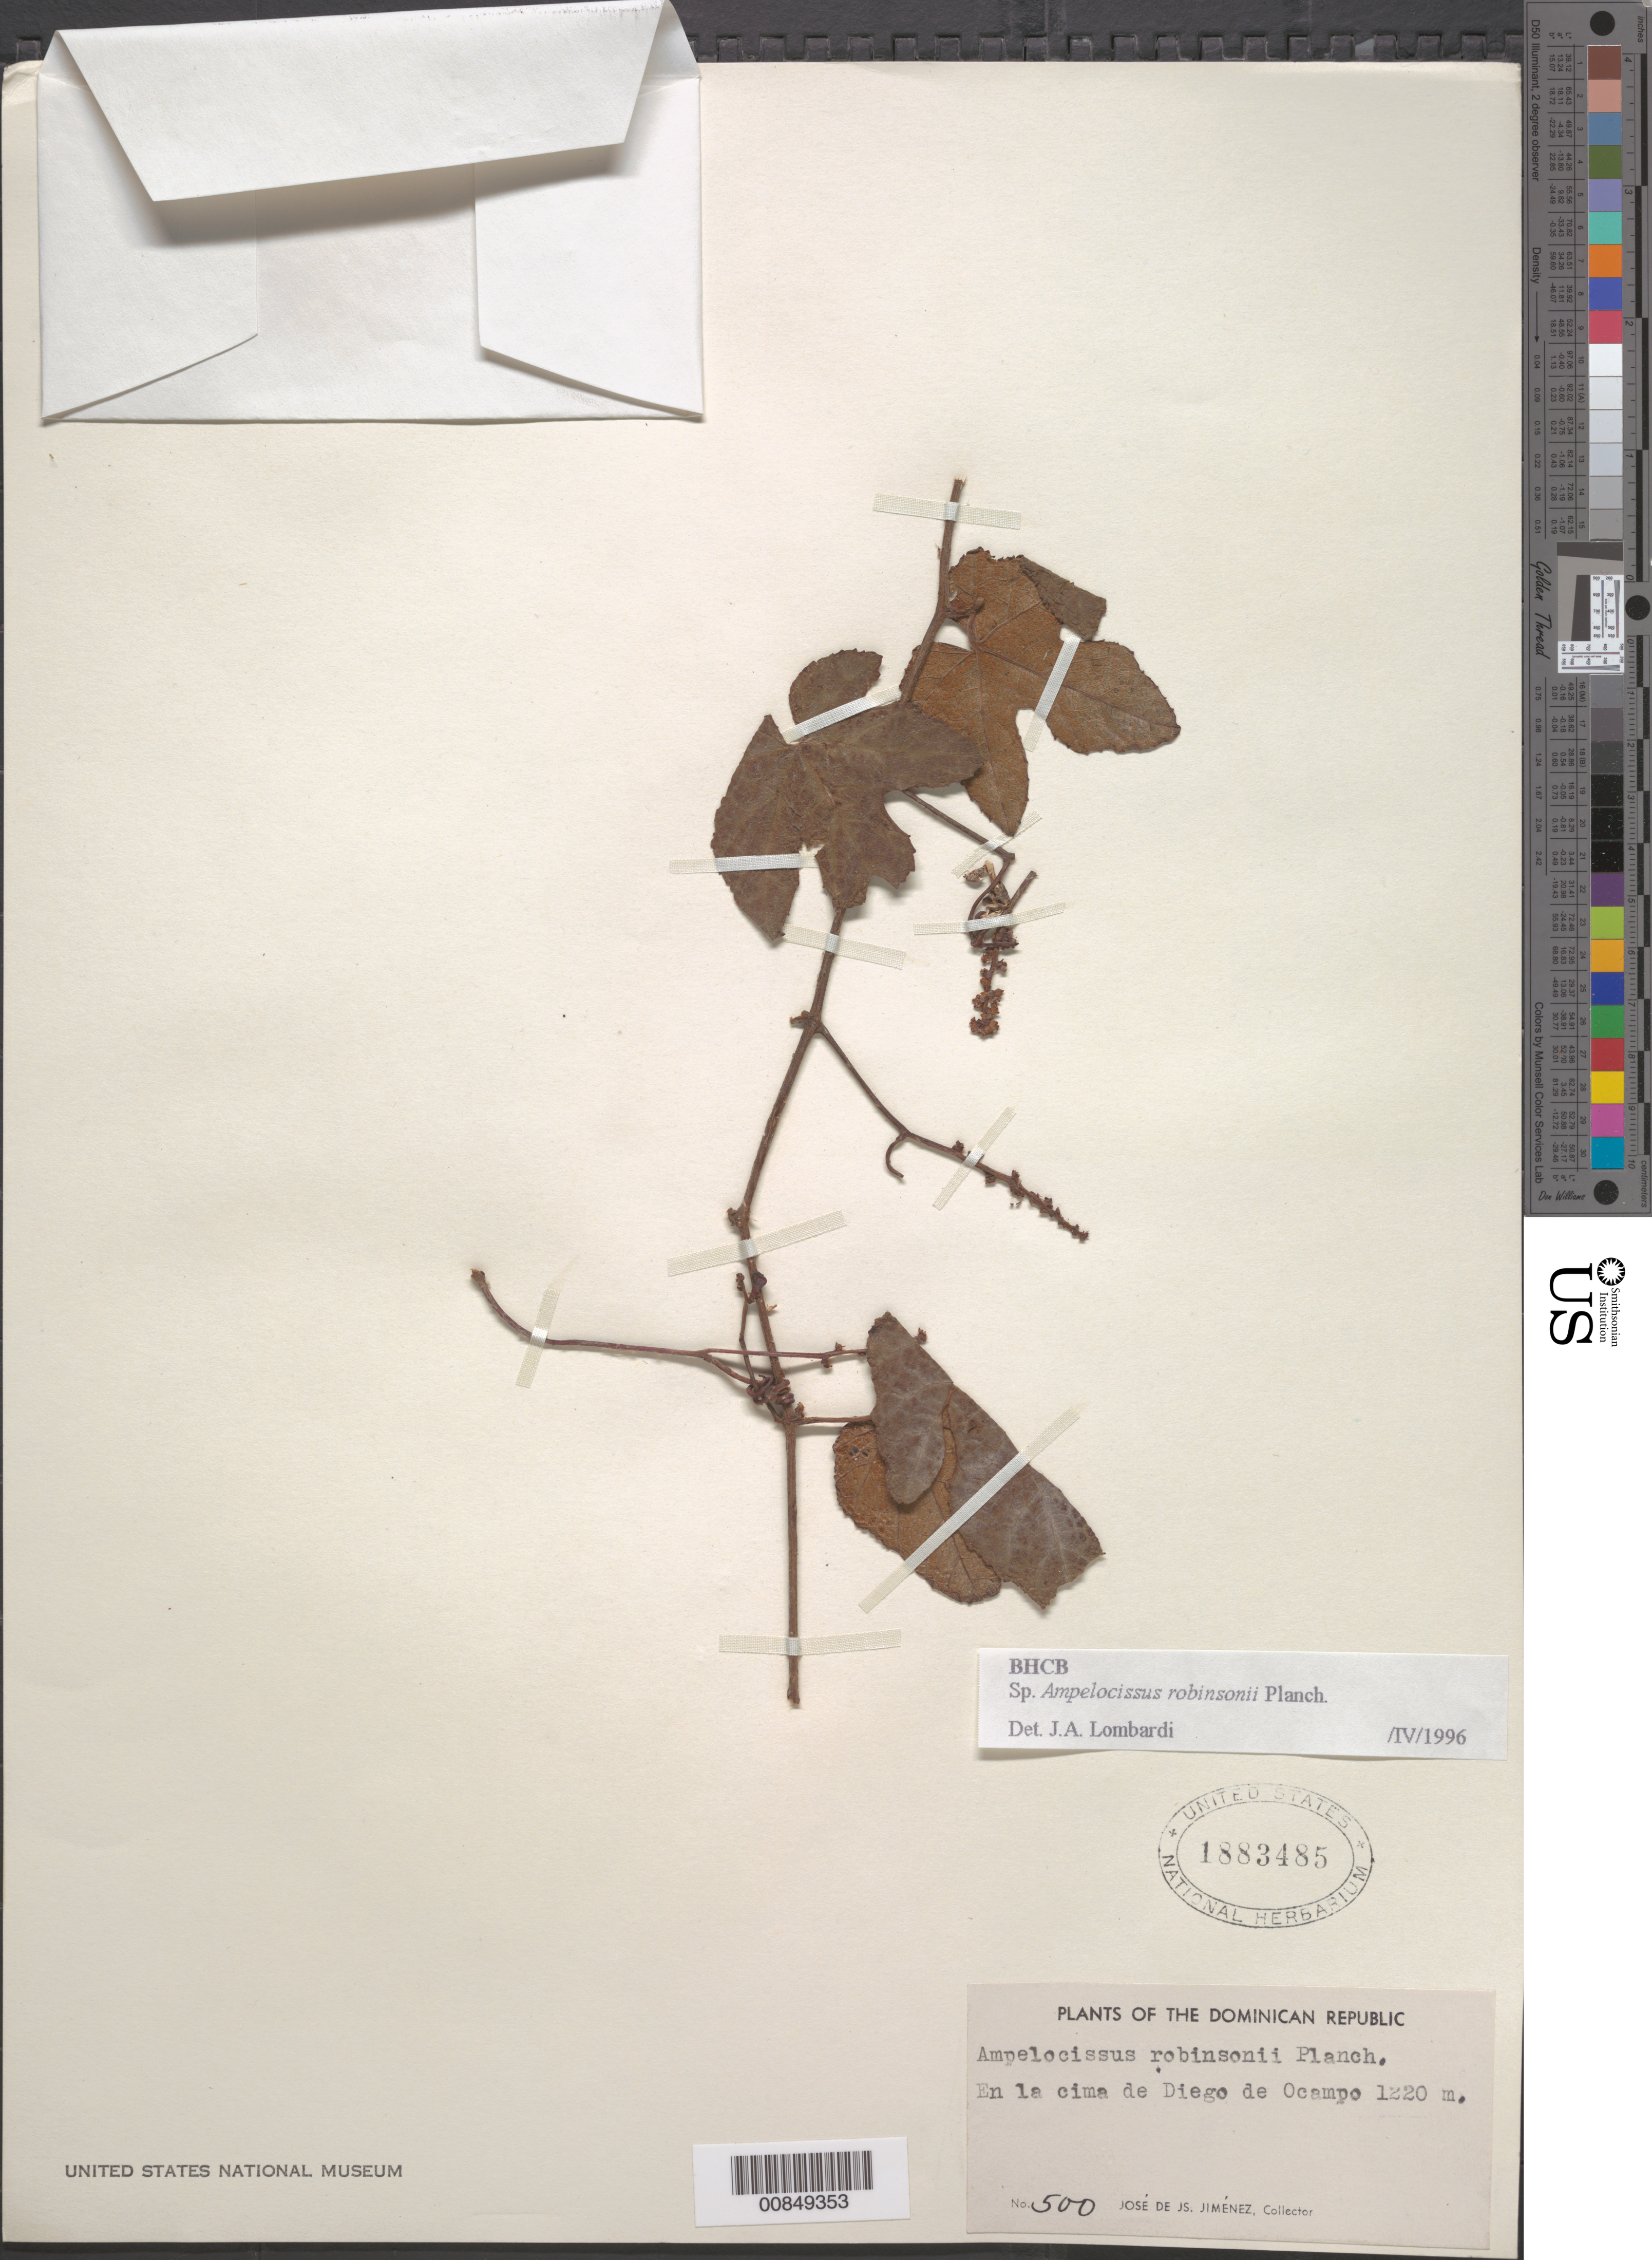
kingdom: Plantae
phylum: Tracheophyta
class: Magnoliopsida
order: Vitales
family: Vitaceae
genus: Ampelocissus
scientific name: Ampelocissus robinsonii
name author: Planch.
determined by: Lombardi, Julio A.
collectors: J. J. Jiménez Almonte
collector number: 500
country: Dominican Republic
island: Hispaniola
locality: En la cima de Diego de Ocampo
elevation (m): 1220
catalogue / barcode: US 1883485